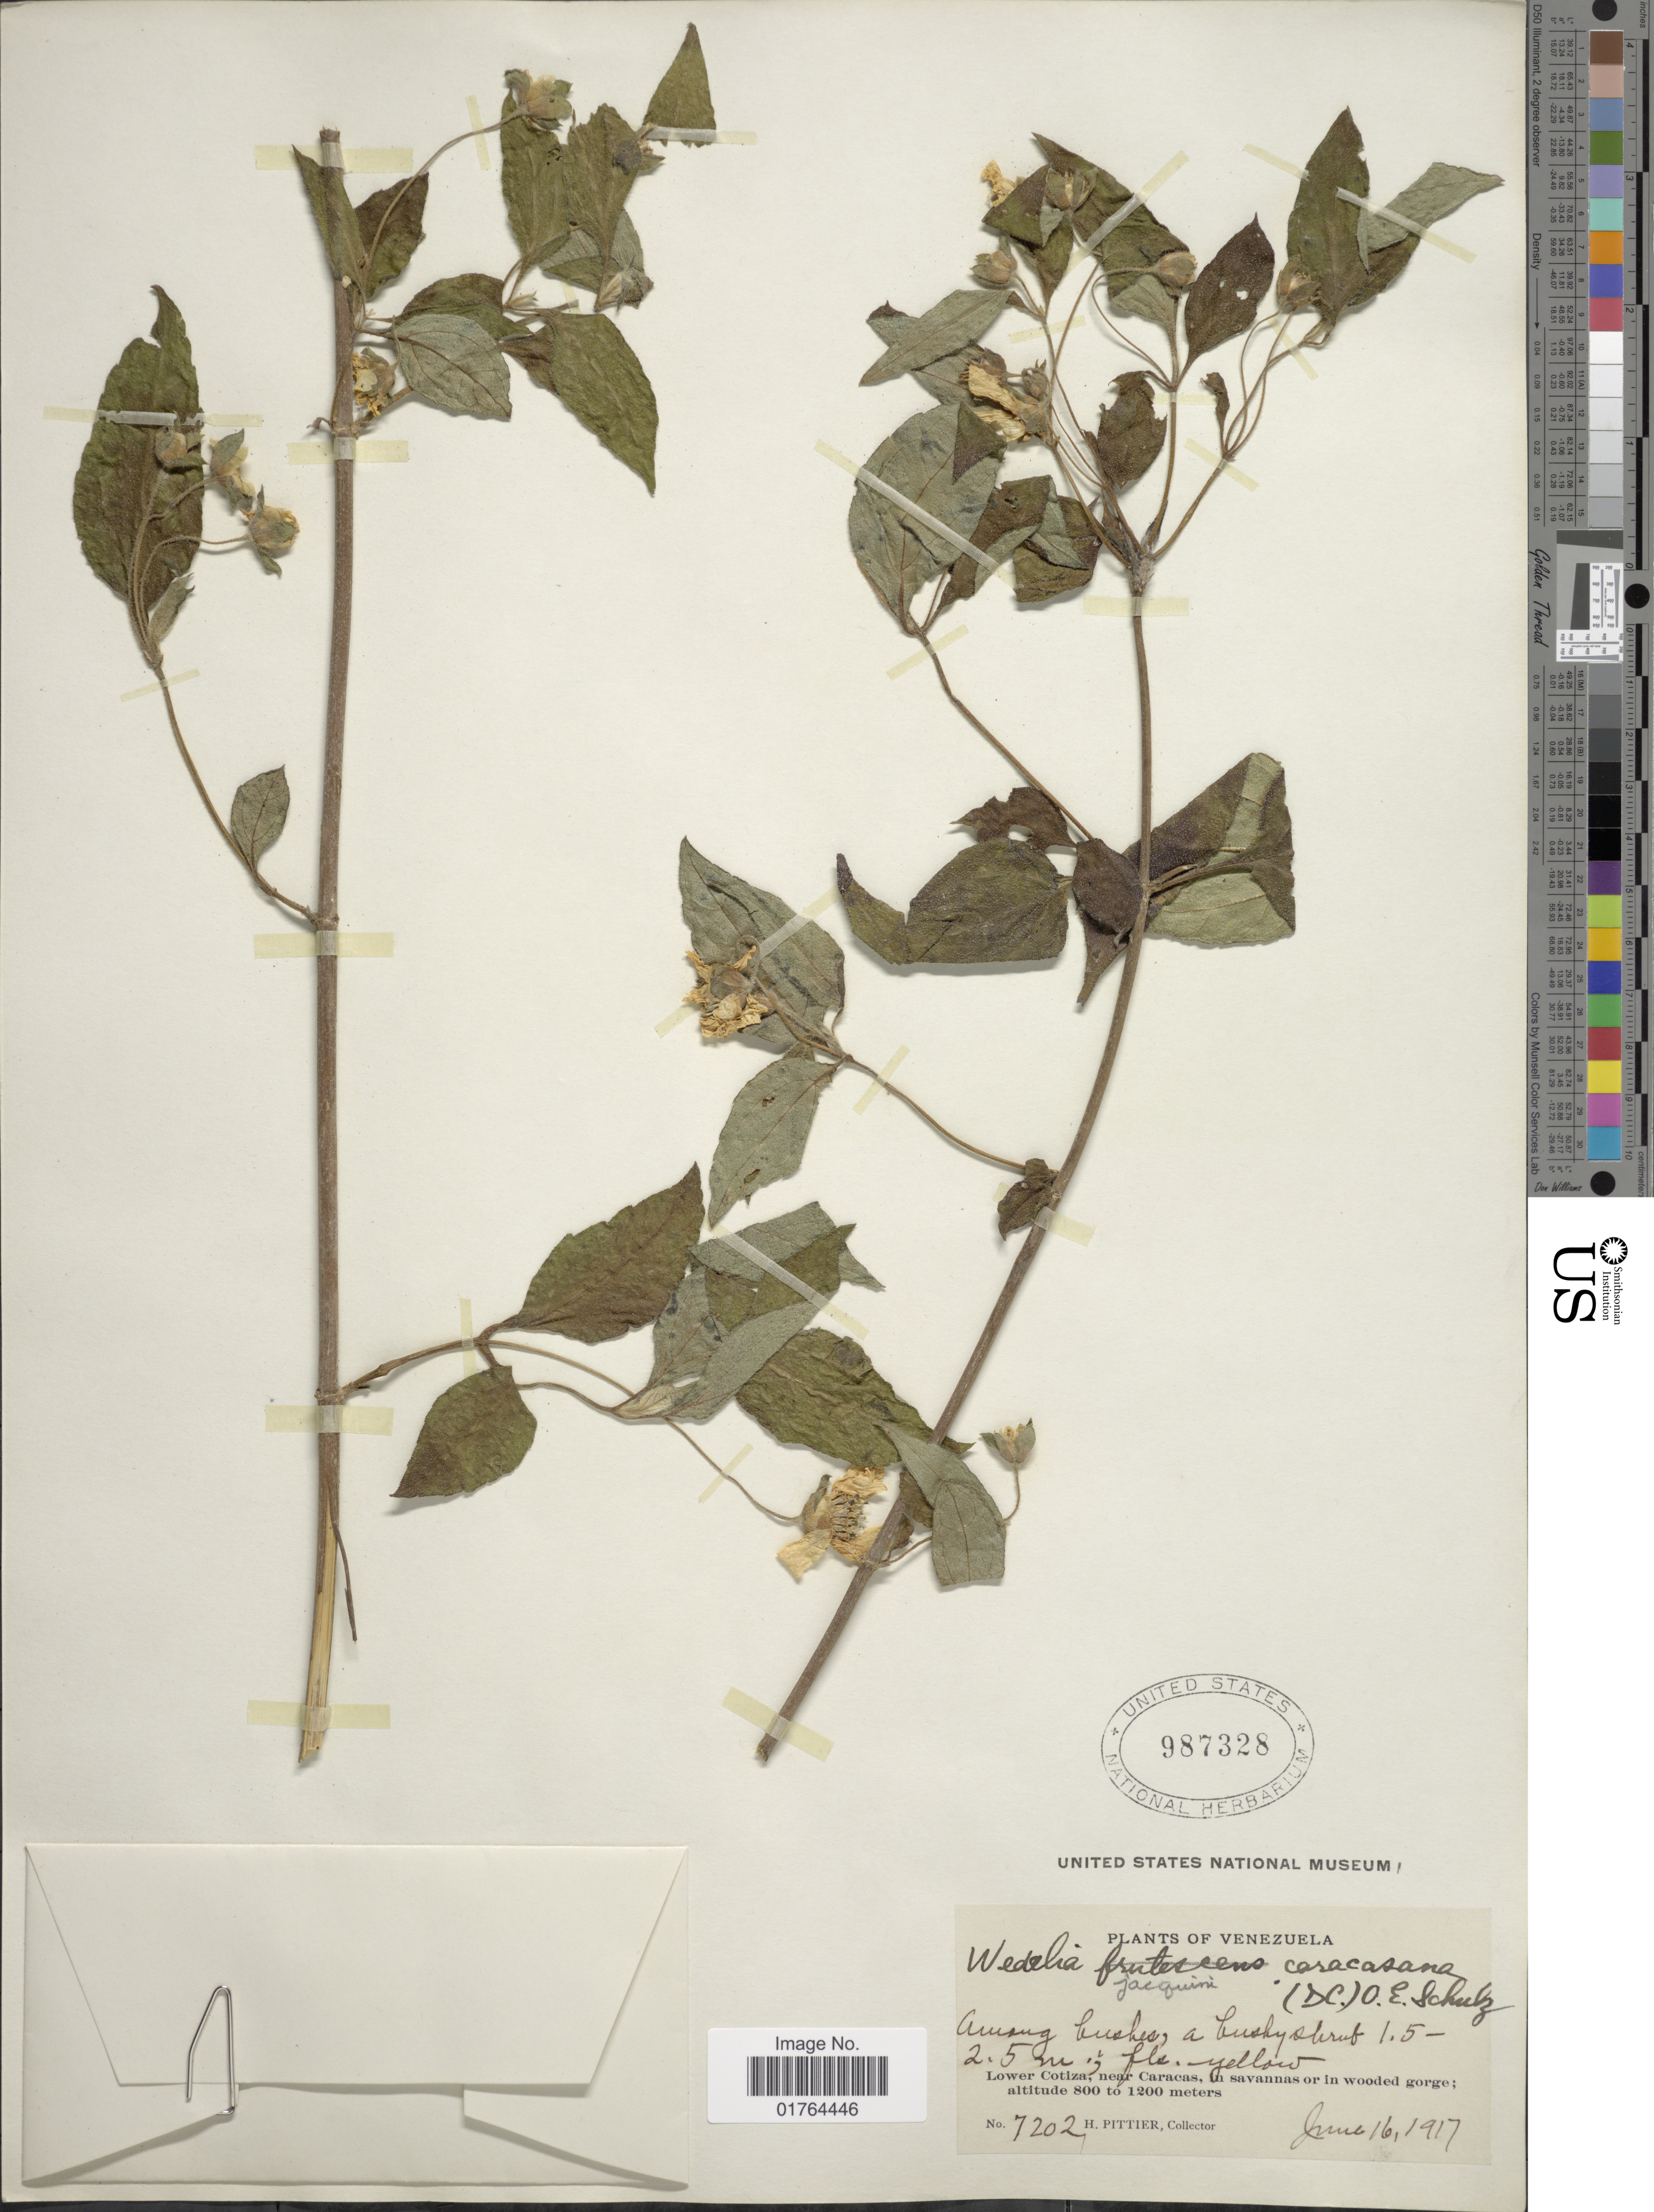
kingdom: Plantae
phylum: Tracheophyta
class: Magnoliopsida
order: Asterales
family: Asteraceae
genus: Wedelia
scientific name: Wedelia calycina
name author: Rich.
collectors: H. F. Pittier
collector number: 7202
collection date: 1917-06-16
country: Venezuela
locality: Lower Cotiza, near Caracas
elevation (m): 800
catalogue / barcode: US 987328